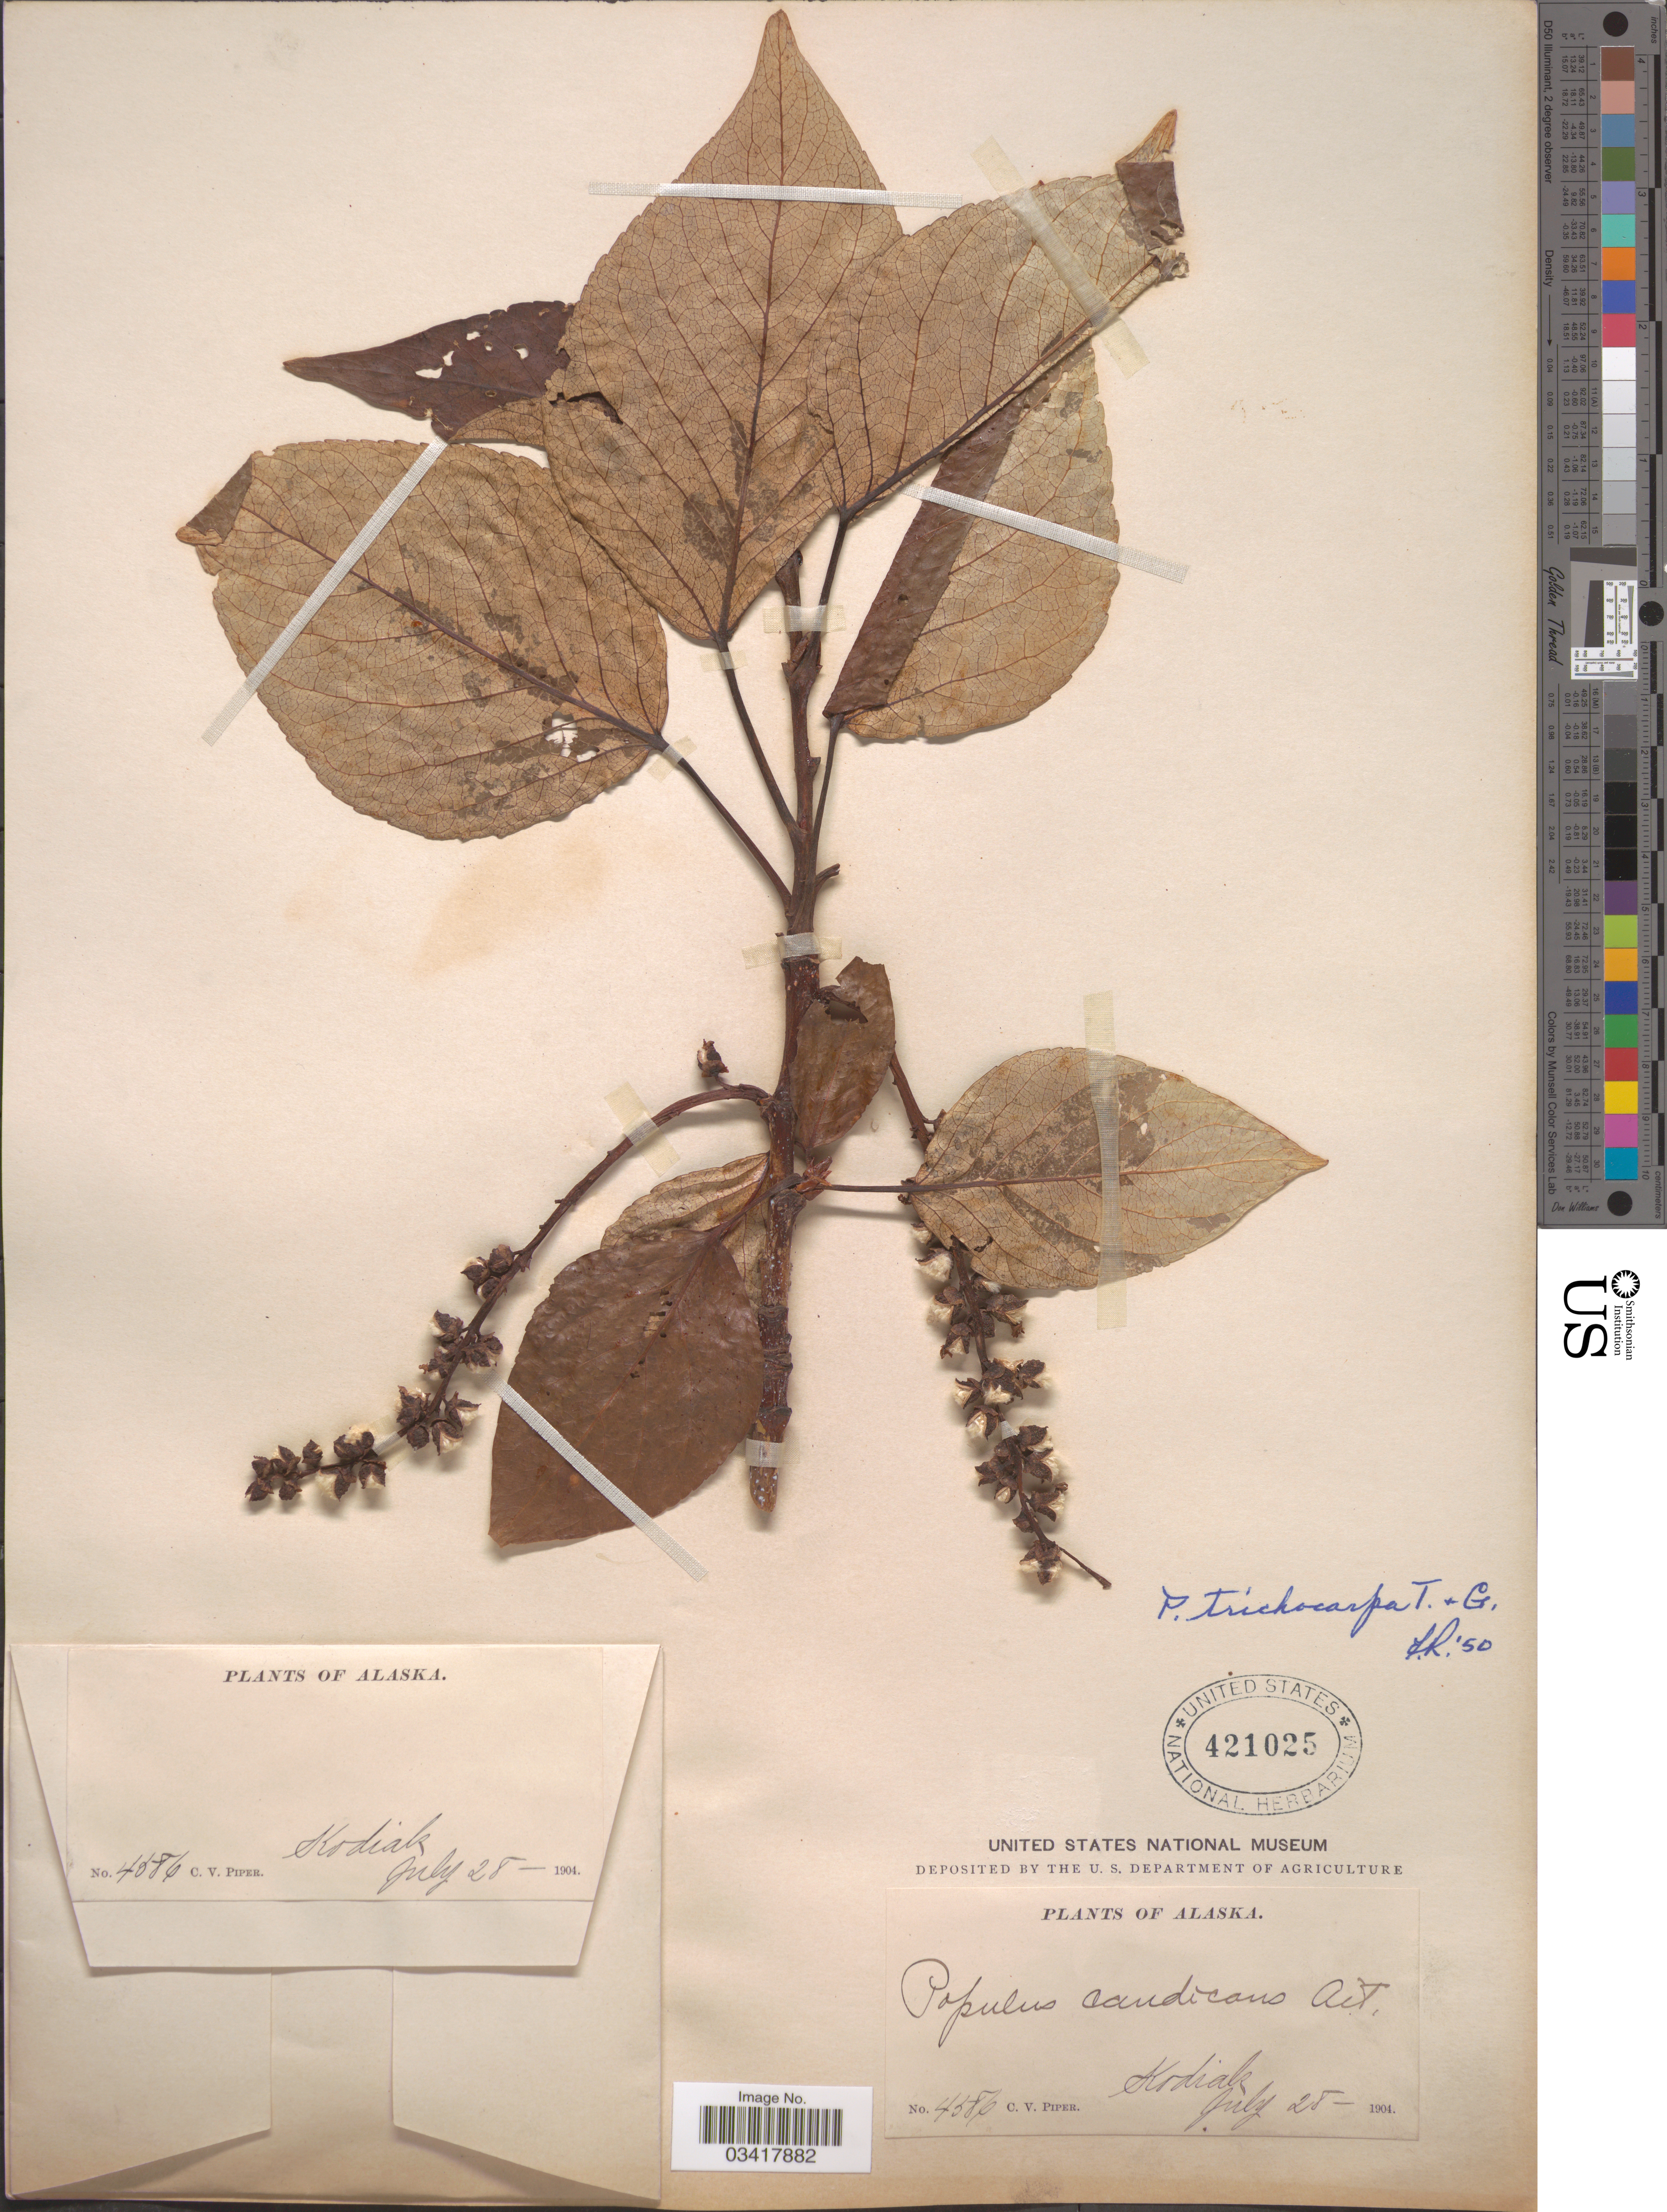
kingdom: Plantae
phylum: Tracheophyta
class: Magnoliopsida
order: Malpighiales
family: Salicaceae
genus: Populus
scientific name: Populus trichocarpa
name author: Torr. & A. Gray ex W. Hook.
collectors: C. V. Piper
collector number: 4586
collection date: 1904-07-28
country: United States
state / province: Alaska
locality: Kodiak.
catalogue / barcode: US 421025